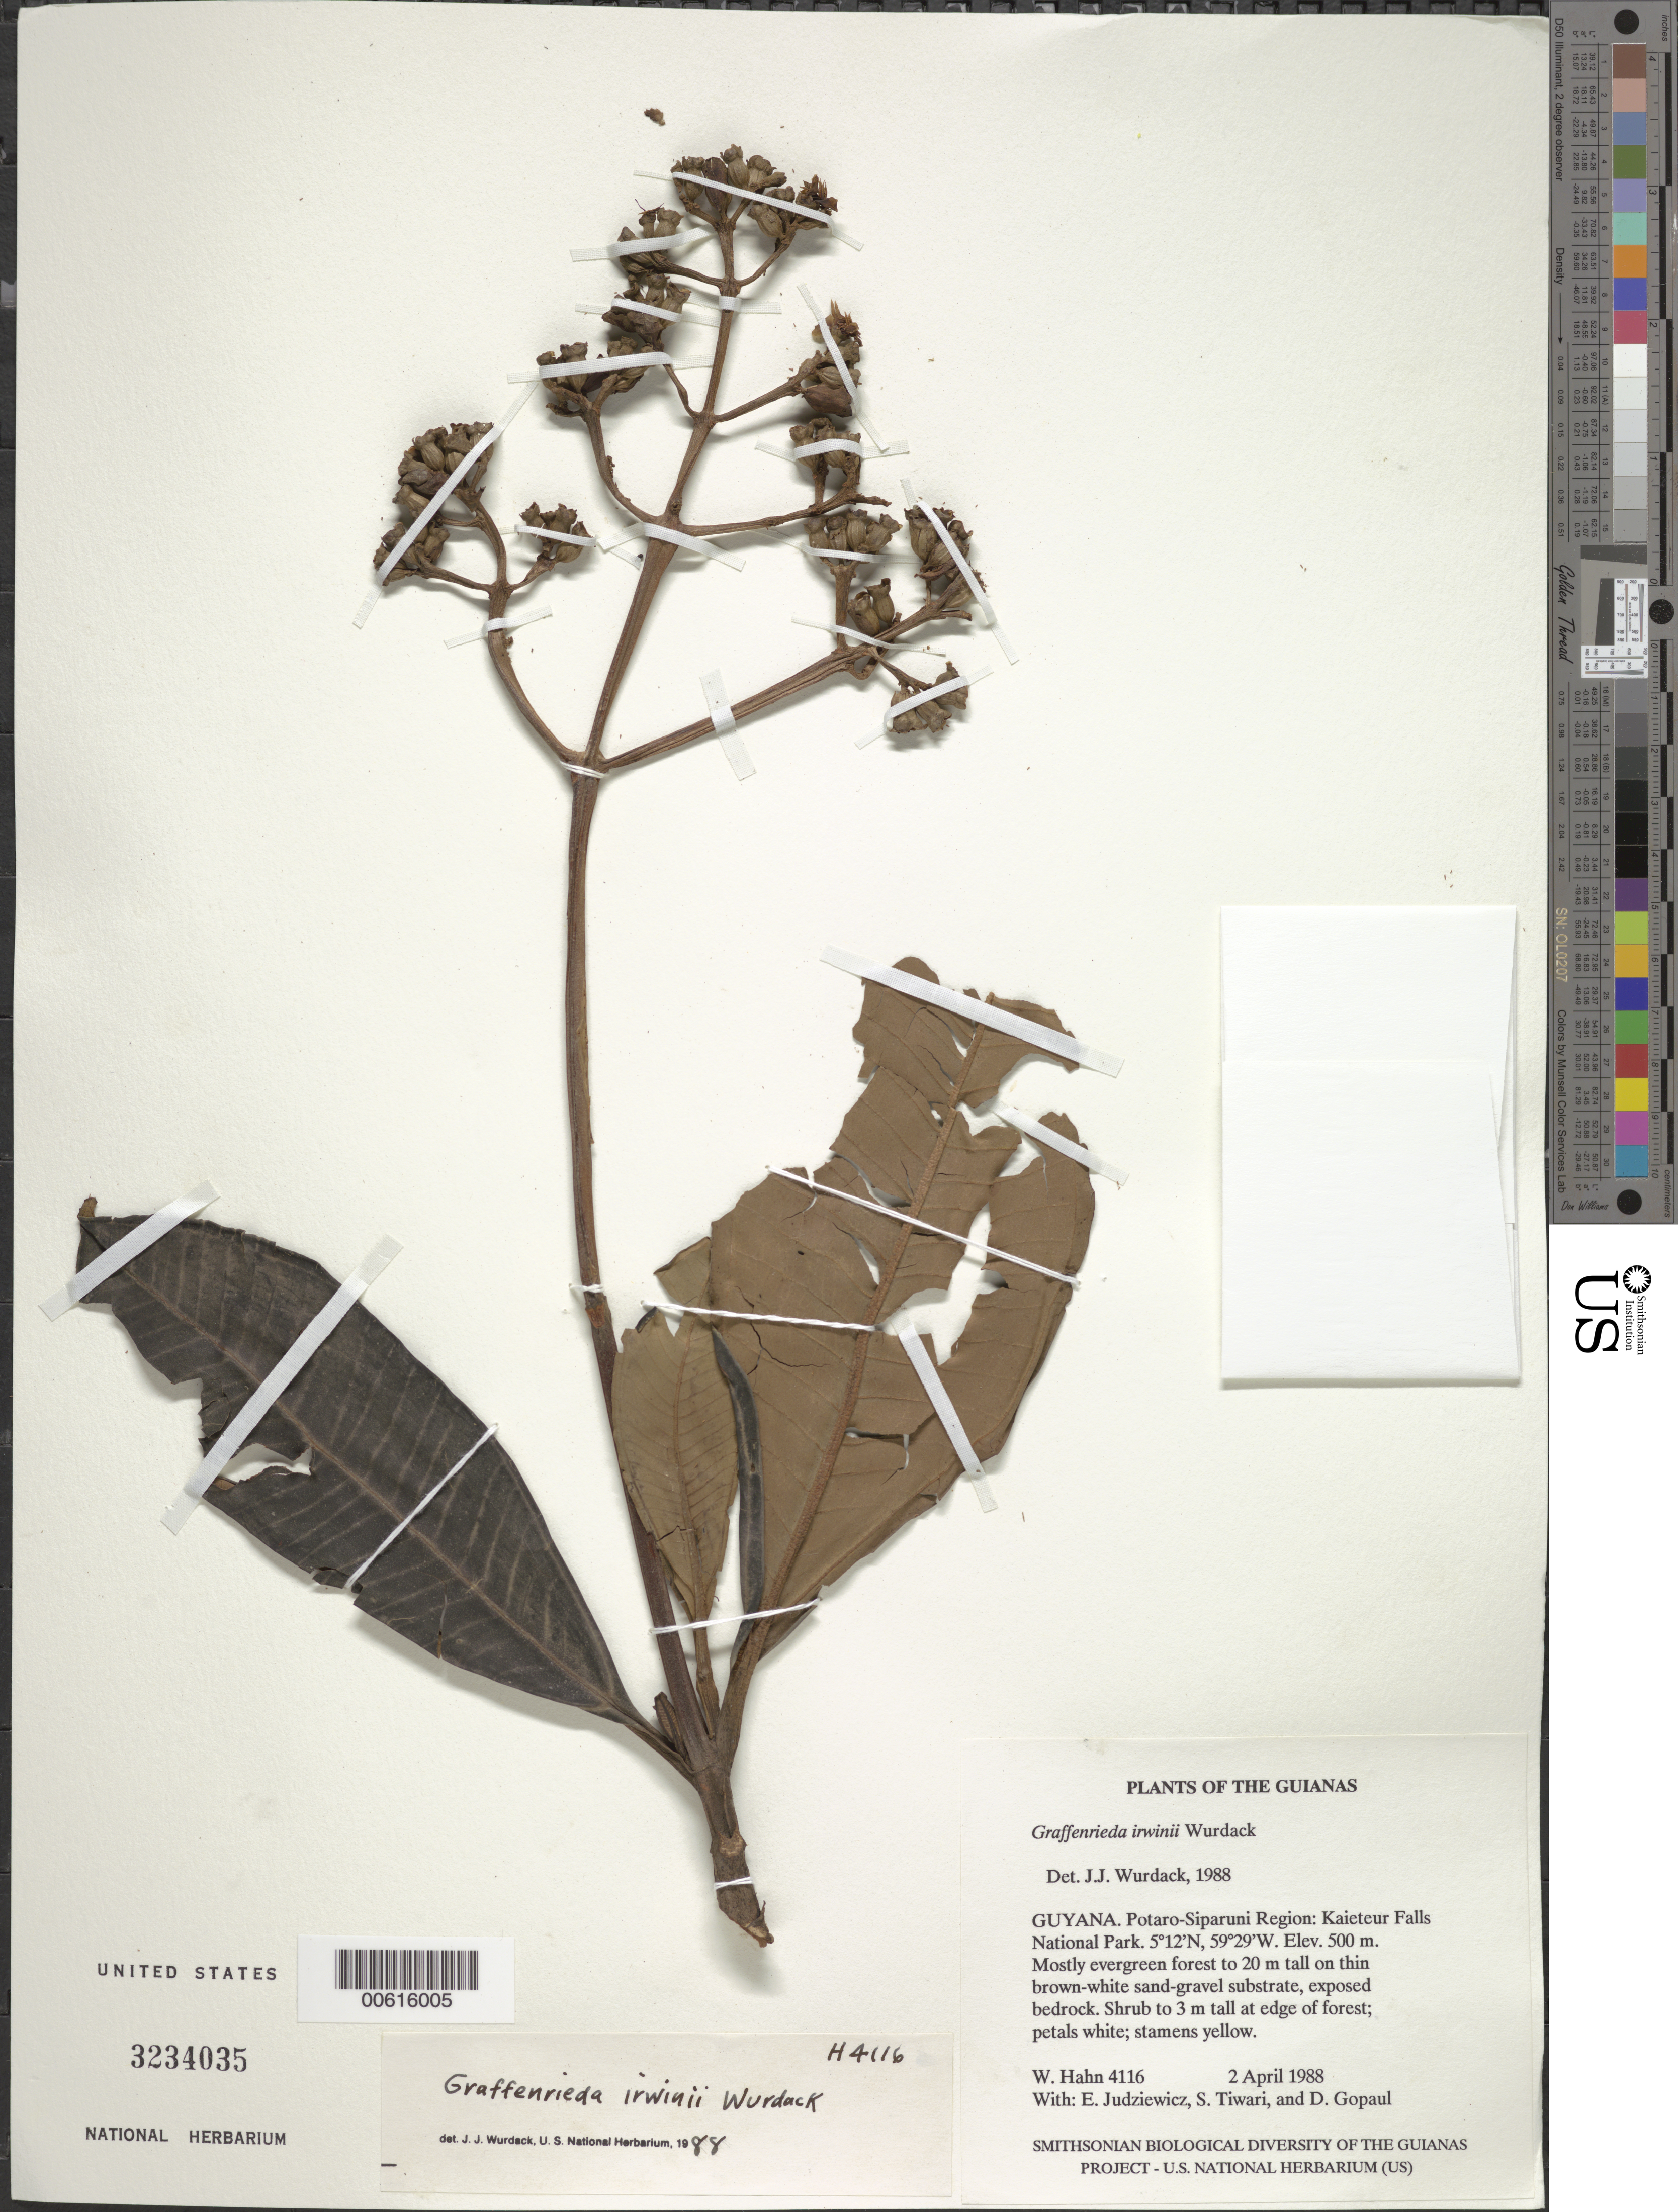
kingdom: Plantae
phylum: Tracheophyta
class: Magnoliopsida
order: Myrtales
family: Melastomataceae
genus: Graffenrieda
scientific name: Graffenrieda irwinii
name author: Wurdack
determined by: Wurdack, John J., (US), US (UNITED STATES)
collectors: W. Hahn, E. J. Judziewicz, S. Tiwari & D. Gopaul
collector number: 4116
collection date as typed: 2 April 1988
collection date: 1988-04-02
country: Guyana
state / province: Potaro-Siparuni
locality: Kaieteur Falls National Park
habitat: Mostly evergreen forest to 20 m tall. Thin brown-white sand-gravel substrate, exposed bedrock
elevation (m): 500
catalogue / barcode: US 3234035